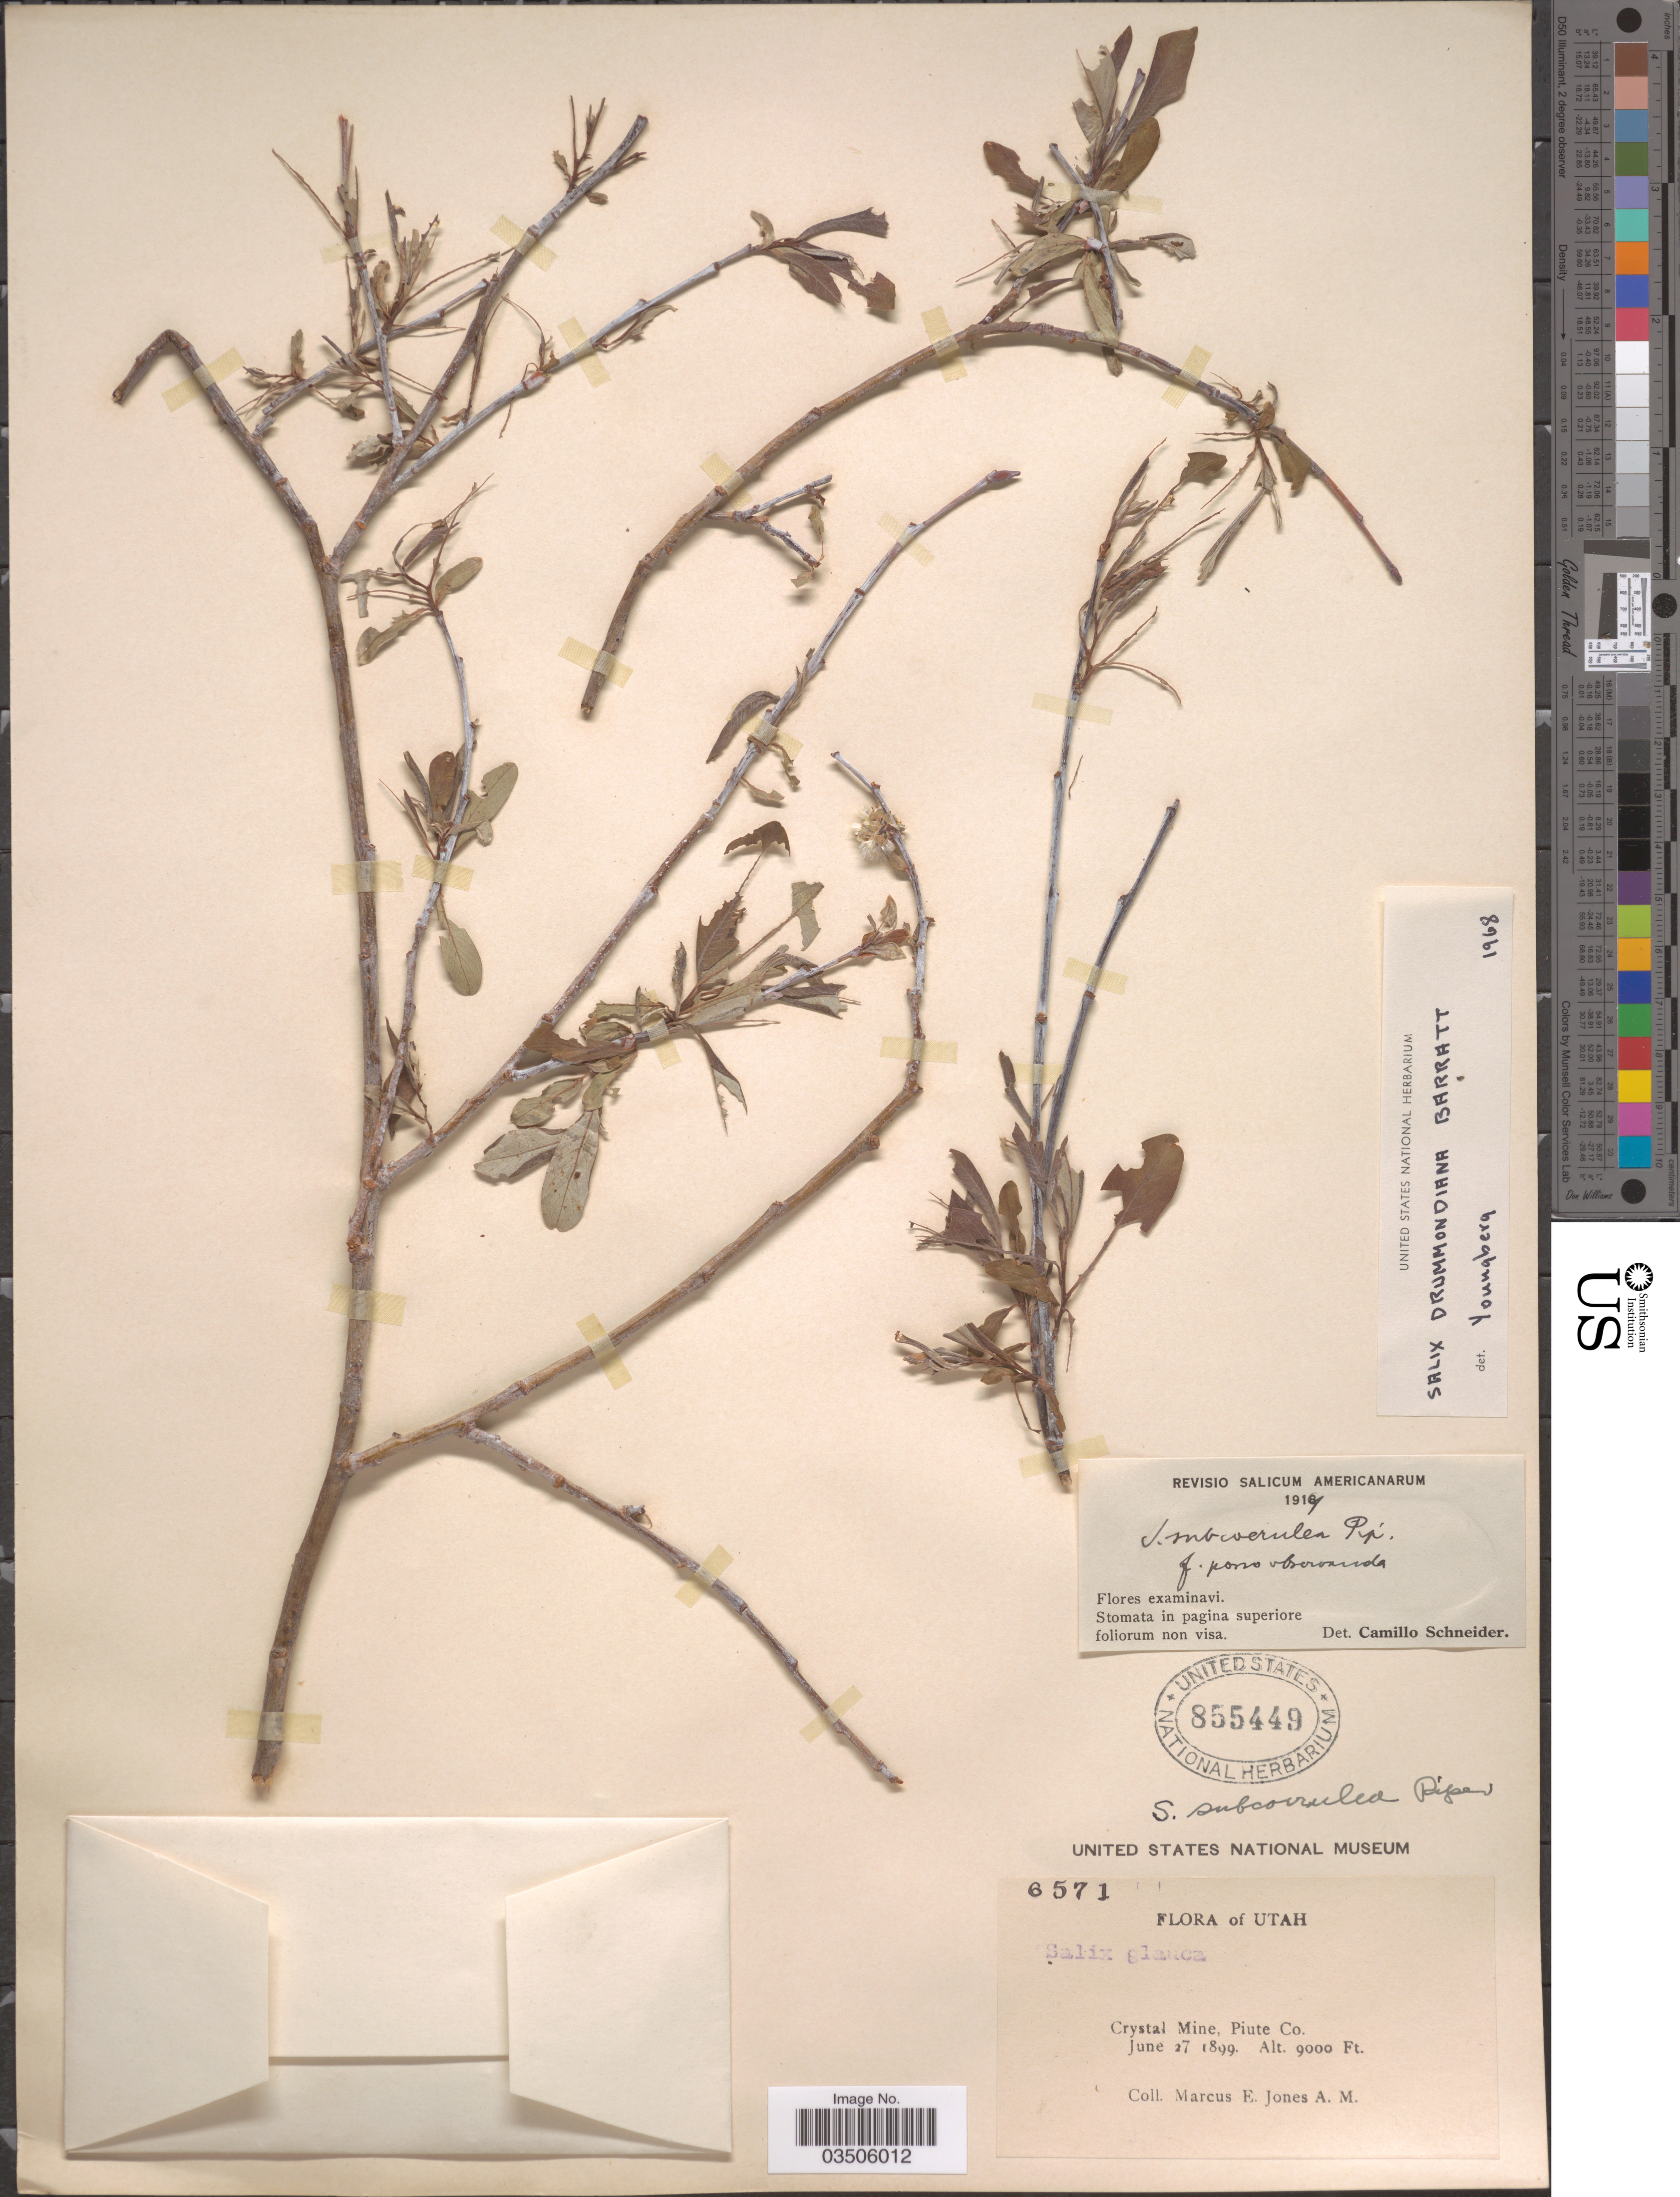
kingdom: Plantae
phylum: Tracheophyta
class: Magnoliopsida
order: Malpighiales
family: Salicaceae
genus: Salix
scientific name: Salix subcoerulea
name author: Piper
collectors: M. E. Jones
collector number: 6571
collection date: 1899-06-27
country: United States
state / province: Utah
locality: Crystal Mine, Piute Co.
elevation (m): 2743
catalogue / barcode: US 855449